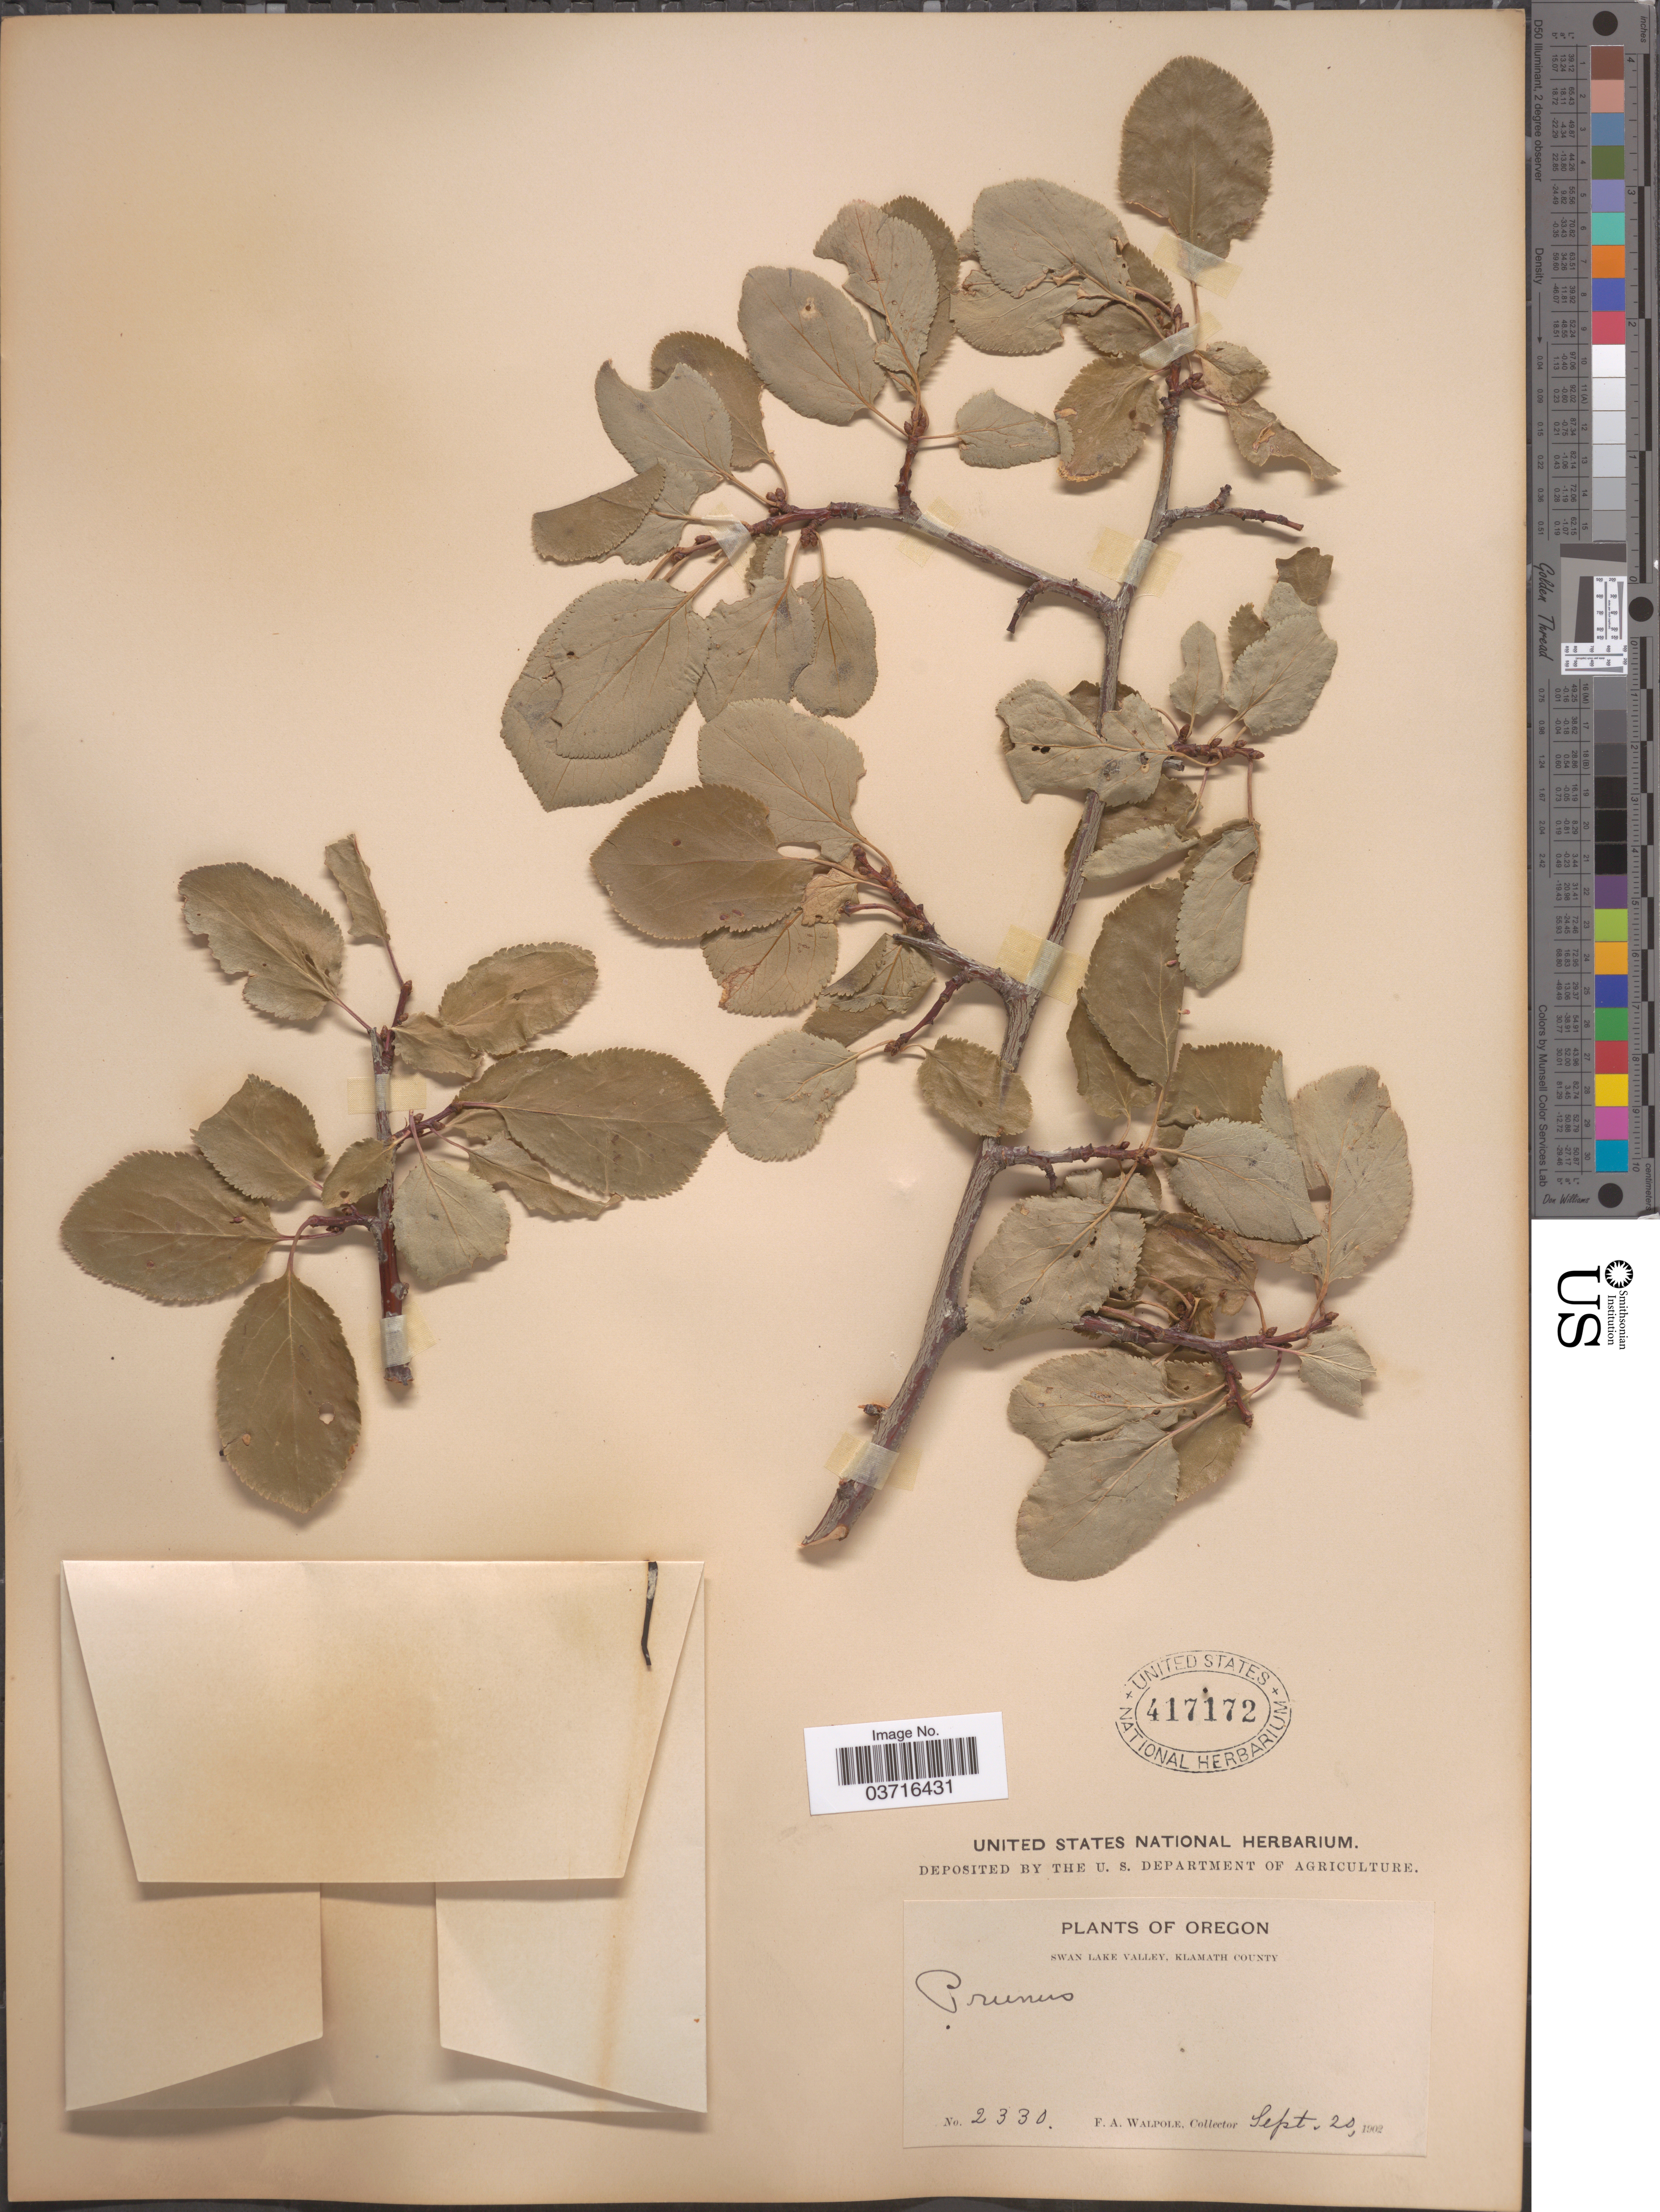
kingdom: Plantae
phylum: Tracheophyta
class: Magnoliopsida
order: Rosales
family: Rosaceae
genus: Prunus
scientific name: Prunus subcordata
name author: Benth.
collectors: F. Walpole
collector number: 2330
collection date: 1902-09-20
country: United States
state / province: Oregon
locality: Swan Lake Valley, Klamath County.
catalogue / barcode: US 417172